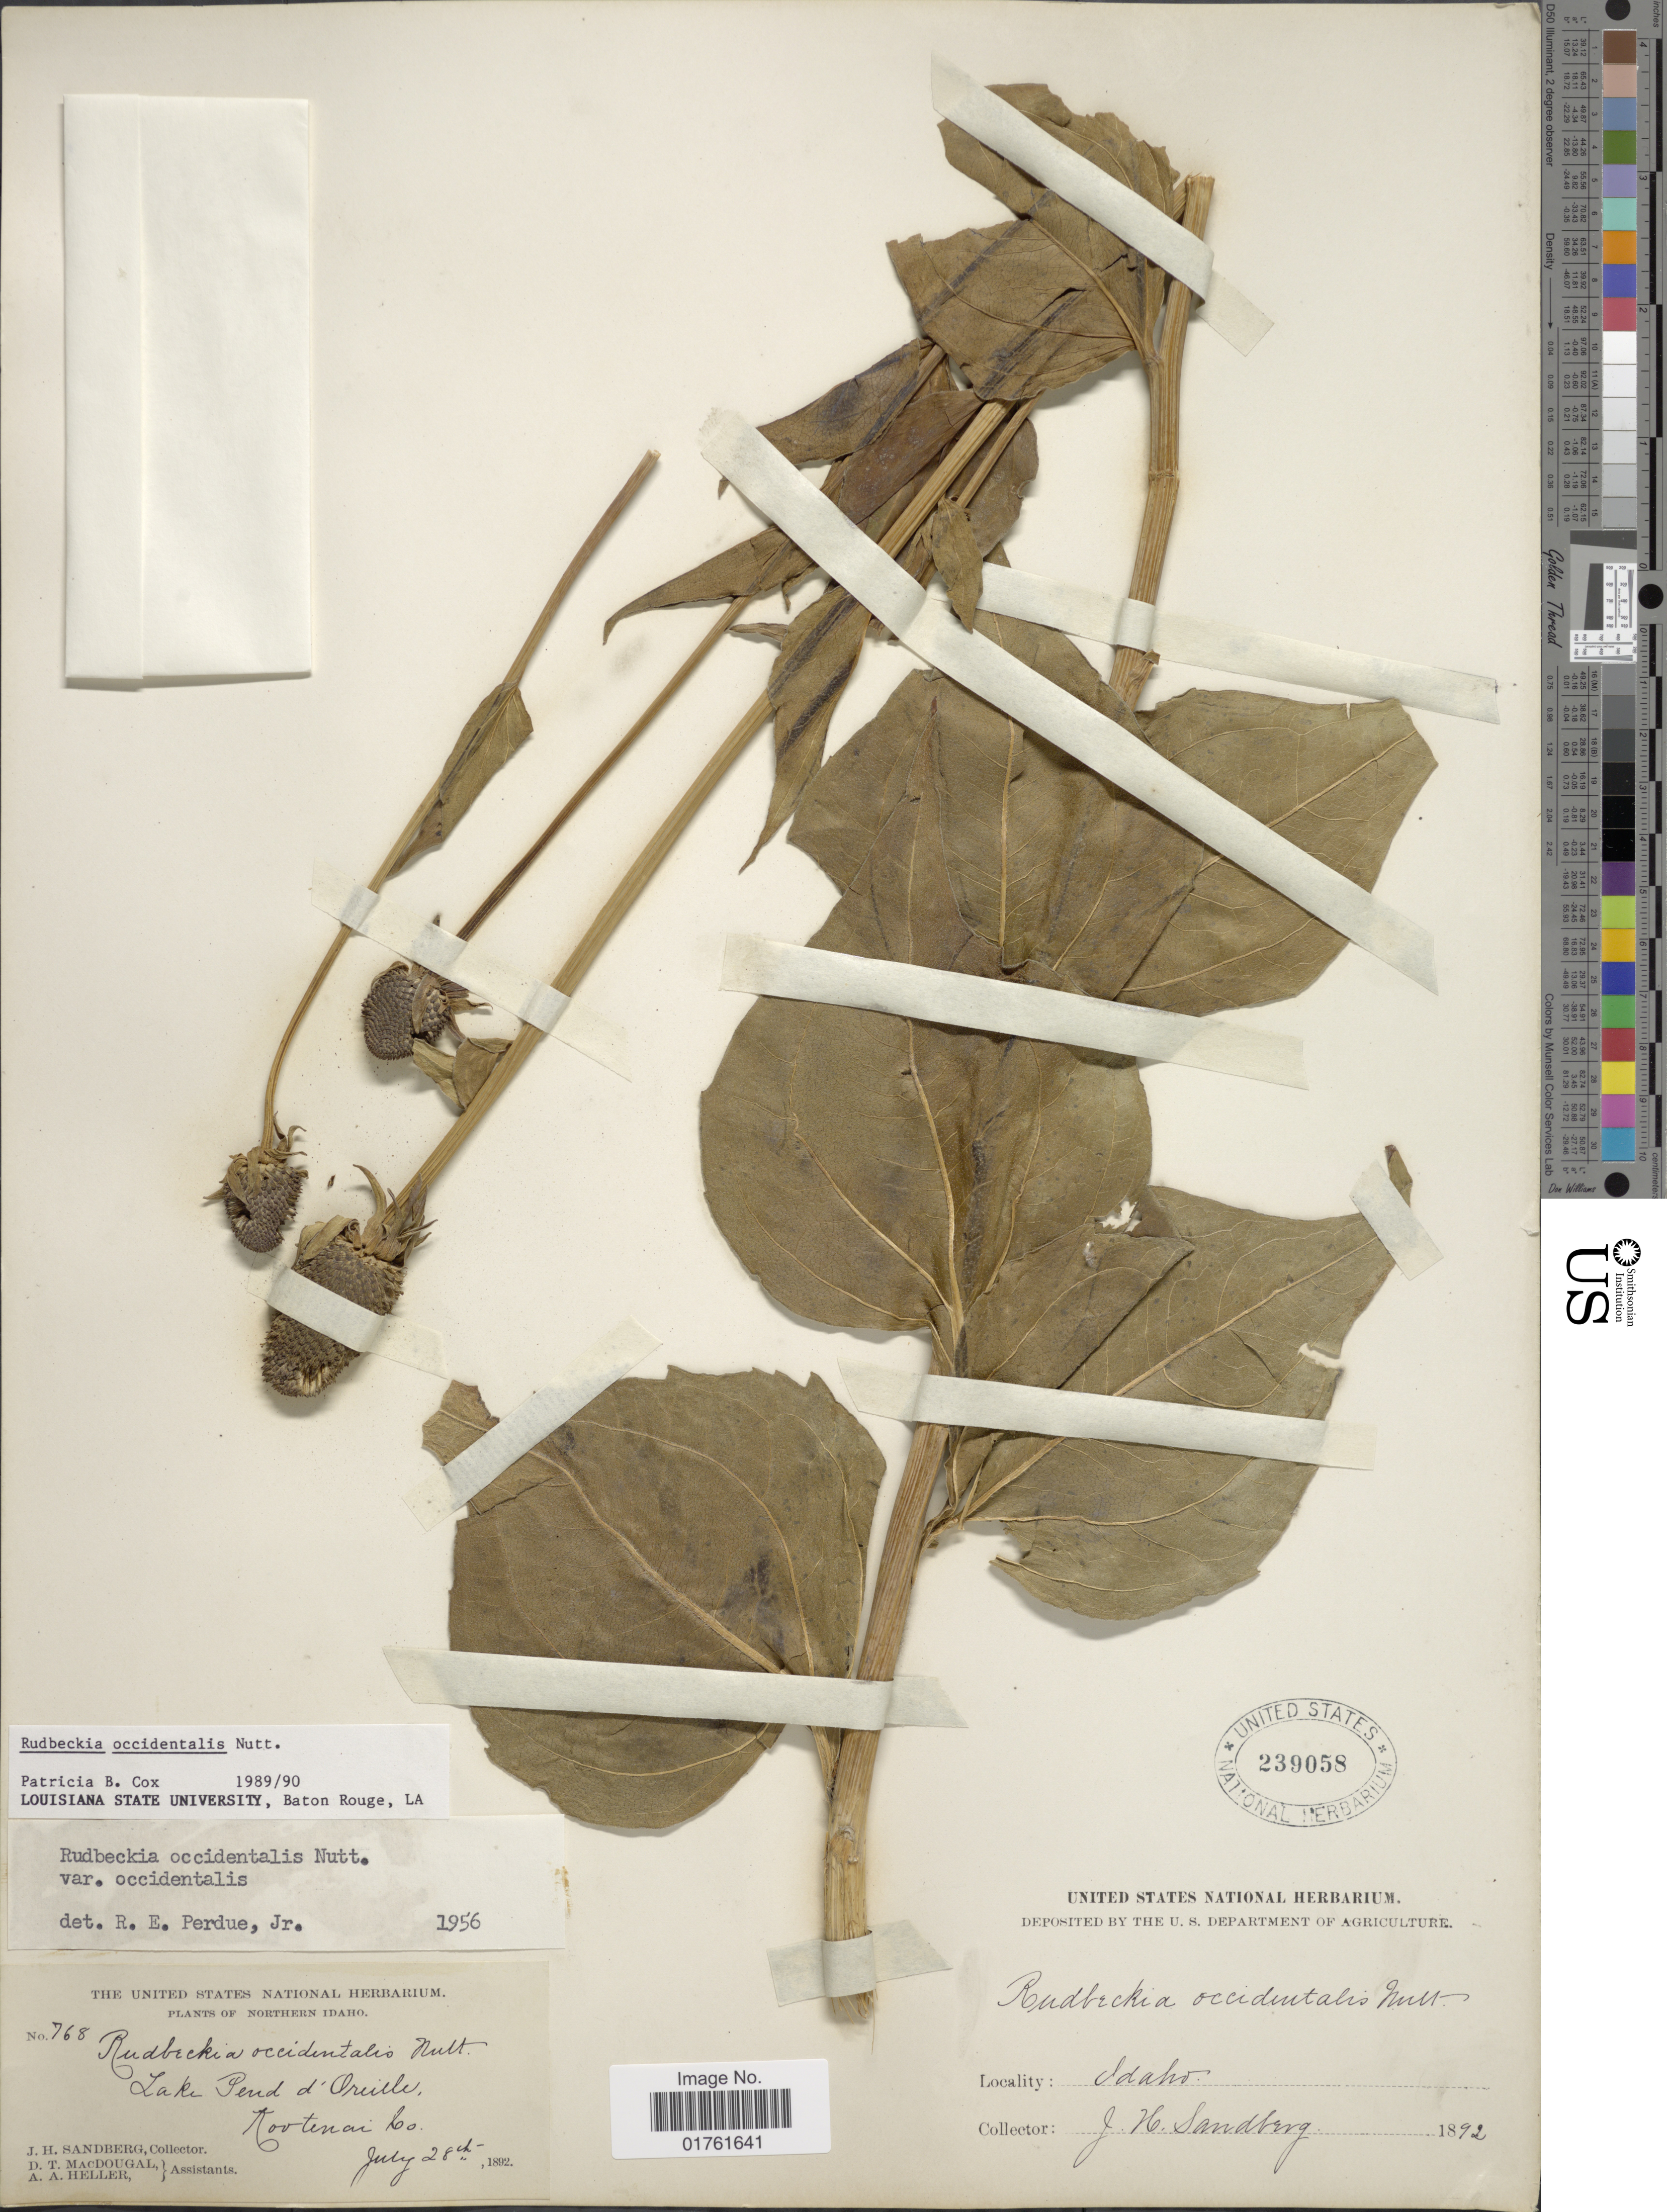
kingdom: Plantae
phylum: Tracheophyta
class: Magnoliopsida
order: Asterales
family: Asteraceae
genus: Rudbeckia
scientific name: Rudbeckia occidentalis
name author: Nutt.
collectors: J. H. Sandberg, D. T. MacDougal & A. A. Heller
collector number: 768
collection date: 1892-07-28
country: United States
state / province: Idaho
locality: Northern Idaho, lake Pend d'Oreile, Kovtenai Co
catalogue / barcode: US 239058